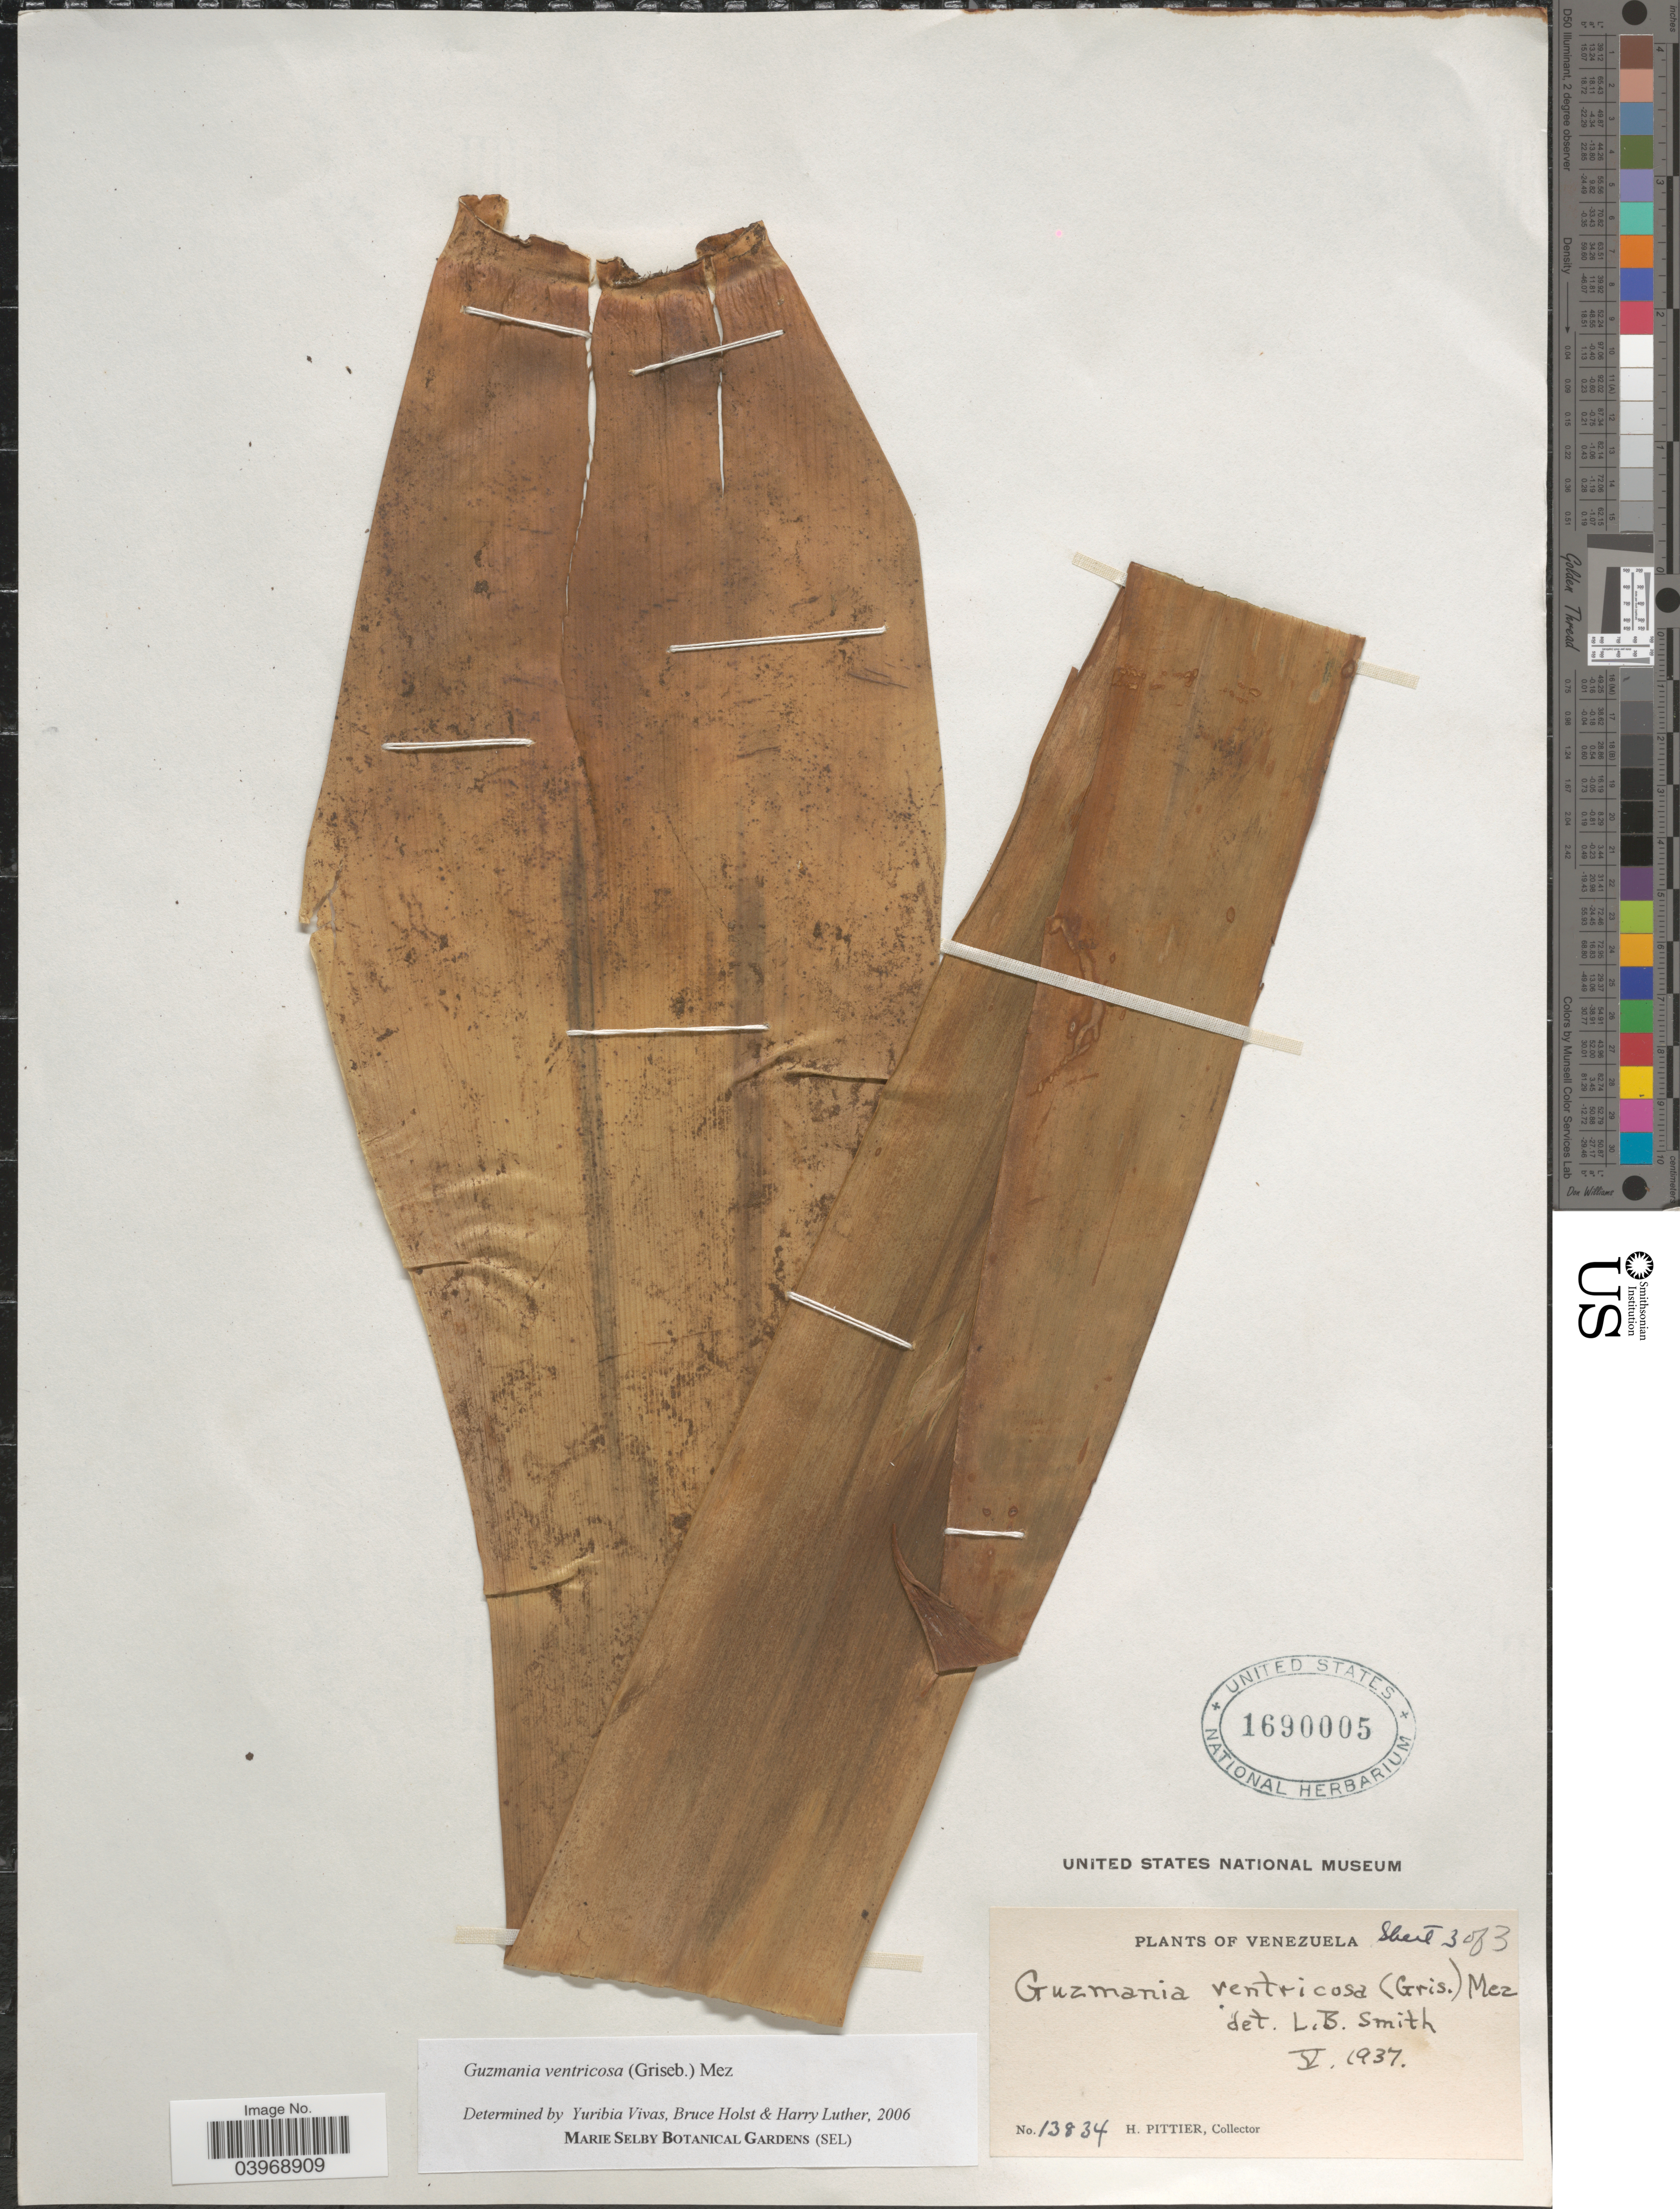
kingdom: Plantae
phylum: Tracheophyta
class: Liliopsida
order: Poales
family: Bromeliaceae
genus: Guzmania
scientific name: Guzmania ventricosa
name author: Mez & Griseb.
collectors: H. F. Pittier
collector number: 13834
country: Venezuela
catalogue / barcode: US 1690005